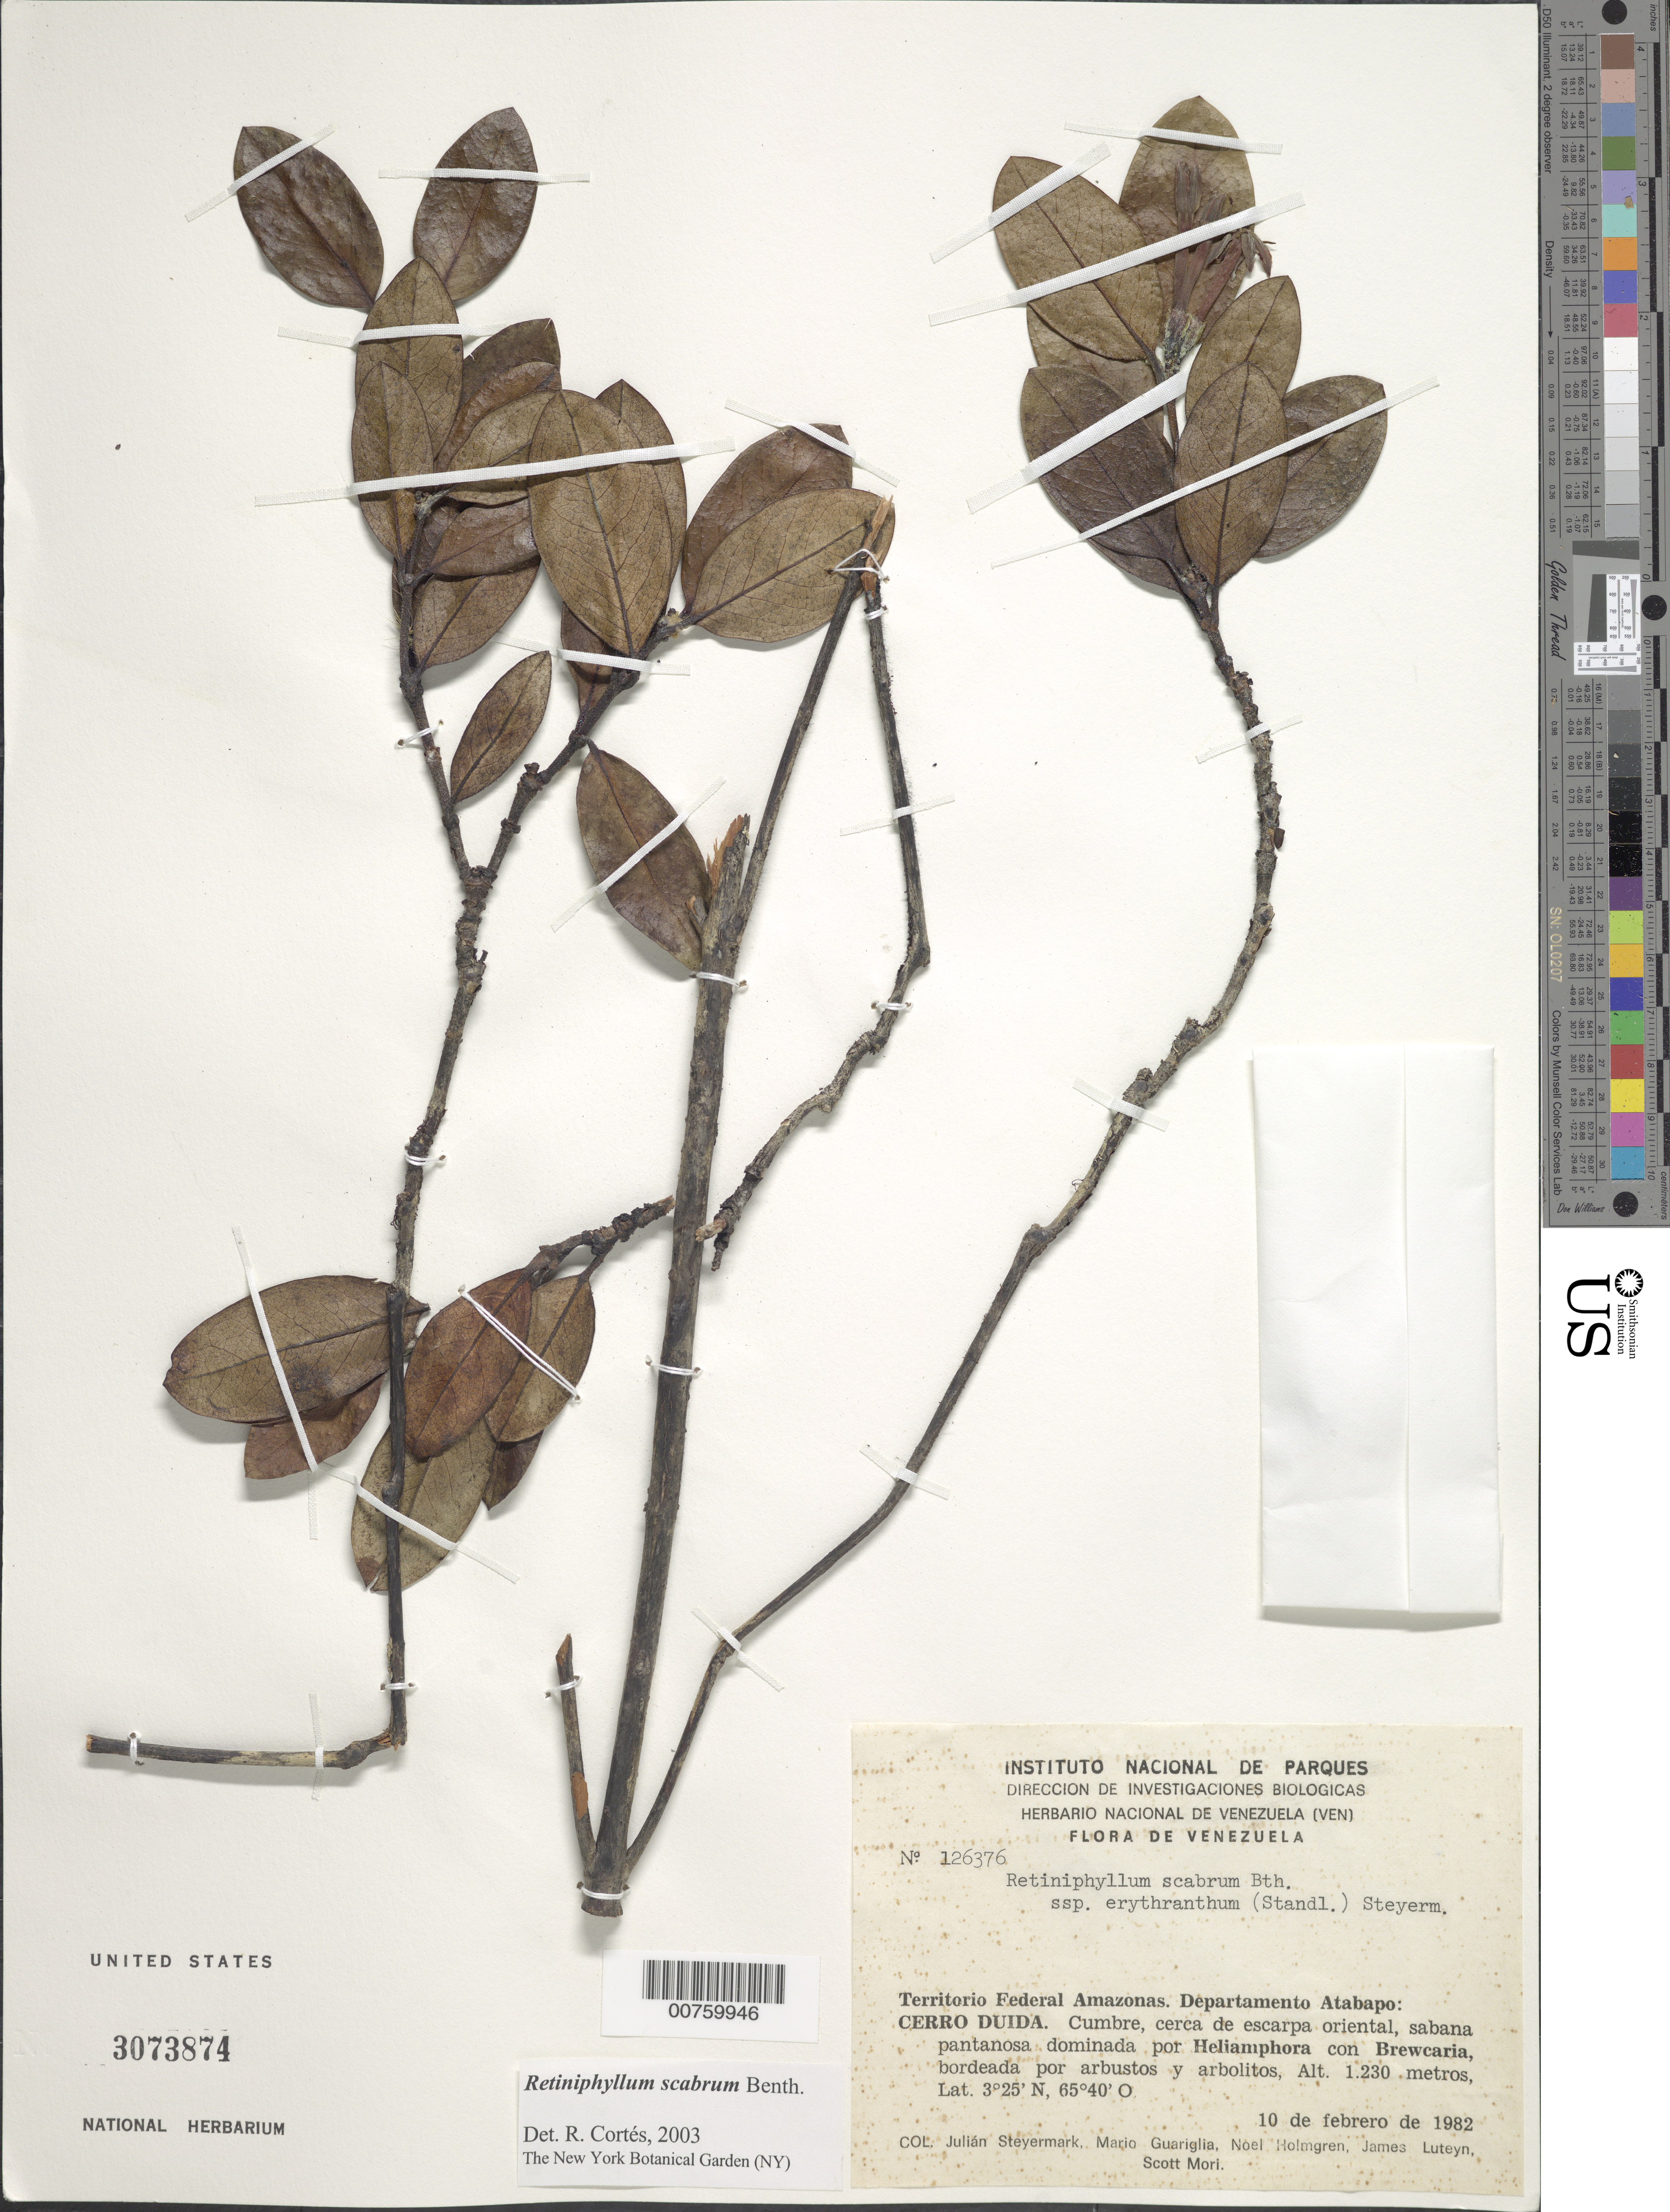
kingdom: Plantae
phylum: Tracheophyta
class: Magnoliopsida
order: Gentianales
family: Rubiaceae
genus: Retiniphyllum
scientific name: Retiniphyllum scabrum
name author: Benth.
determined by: Cortes R., G.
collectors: J. Steyermark, M. Guariglia P., N. H. Holmgren, J. L. Luteyn & S. Mori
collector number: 126376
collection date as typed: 10-Feb-82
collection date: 1982-02-10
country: Venezuela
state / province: Amazonas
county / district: Atabapo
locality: Cerro Duida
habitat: Sabana pantanosa dominada por Heliamphora con Brewcaria, bordeada por arbustos y arbolitos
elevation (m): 1230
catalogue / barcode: US 3073874